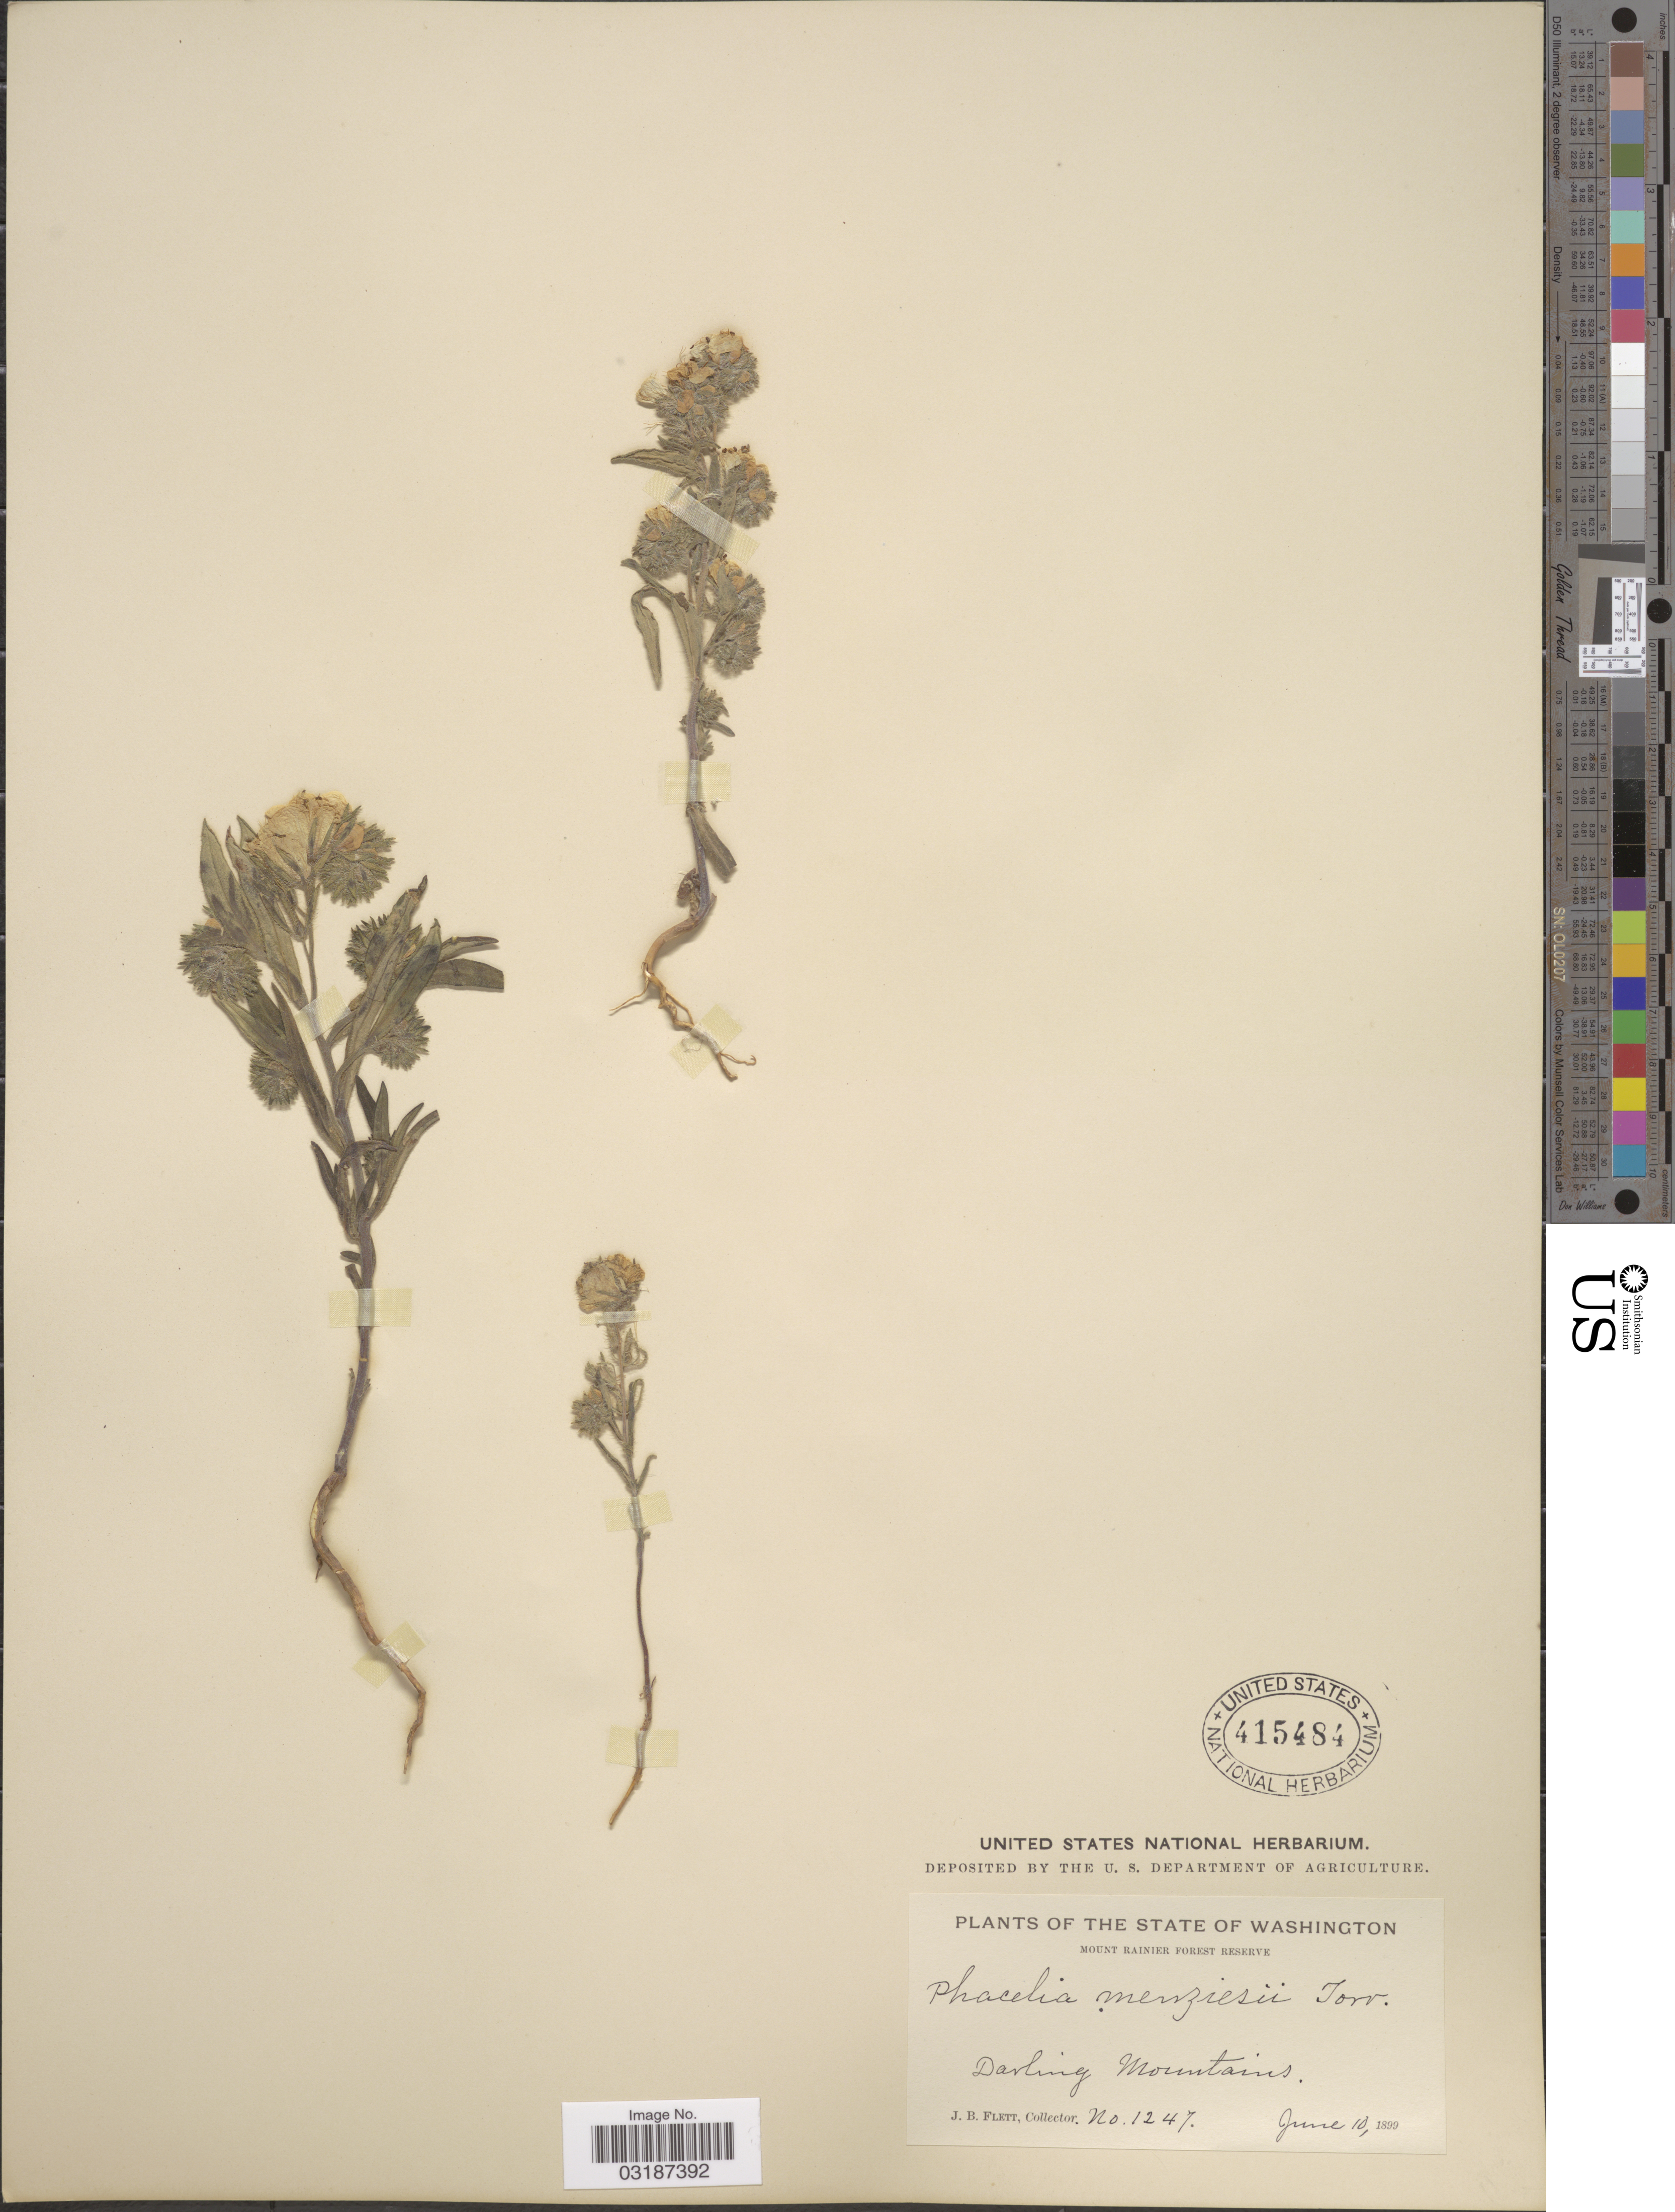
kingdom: Plantae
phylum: Tracheophyta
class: Magnoliopsida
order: Boraginales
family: Hydrophyllaceae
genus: Phacelia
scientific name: Phacelia linearis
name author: (Pursh) Holz.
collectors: J. Flett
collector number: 1247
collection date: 1899-06-10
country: United States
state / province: Washington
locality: Mount Rainier Forest Reserve. Darling Mountains.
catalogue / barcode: US 415484